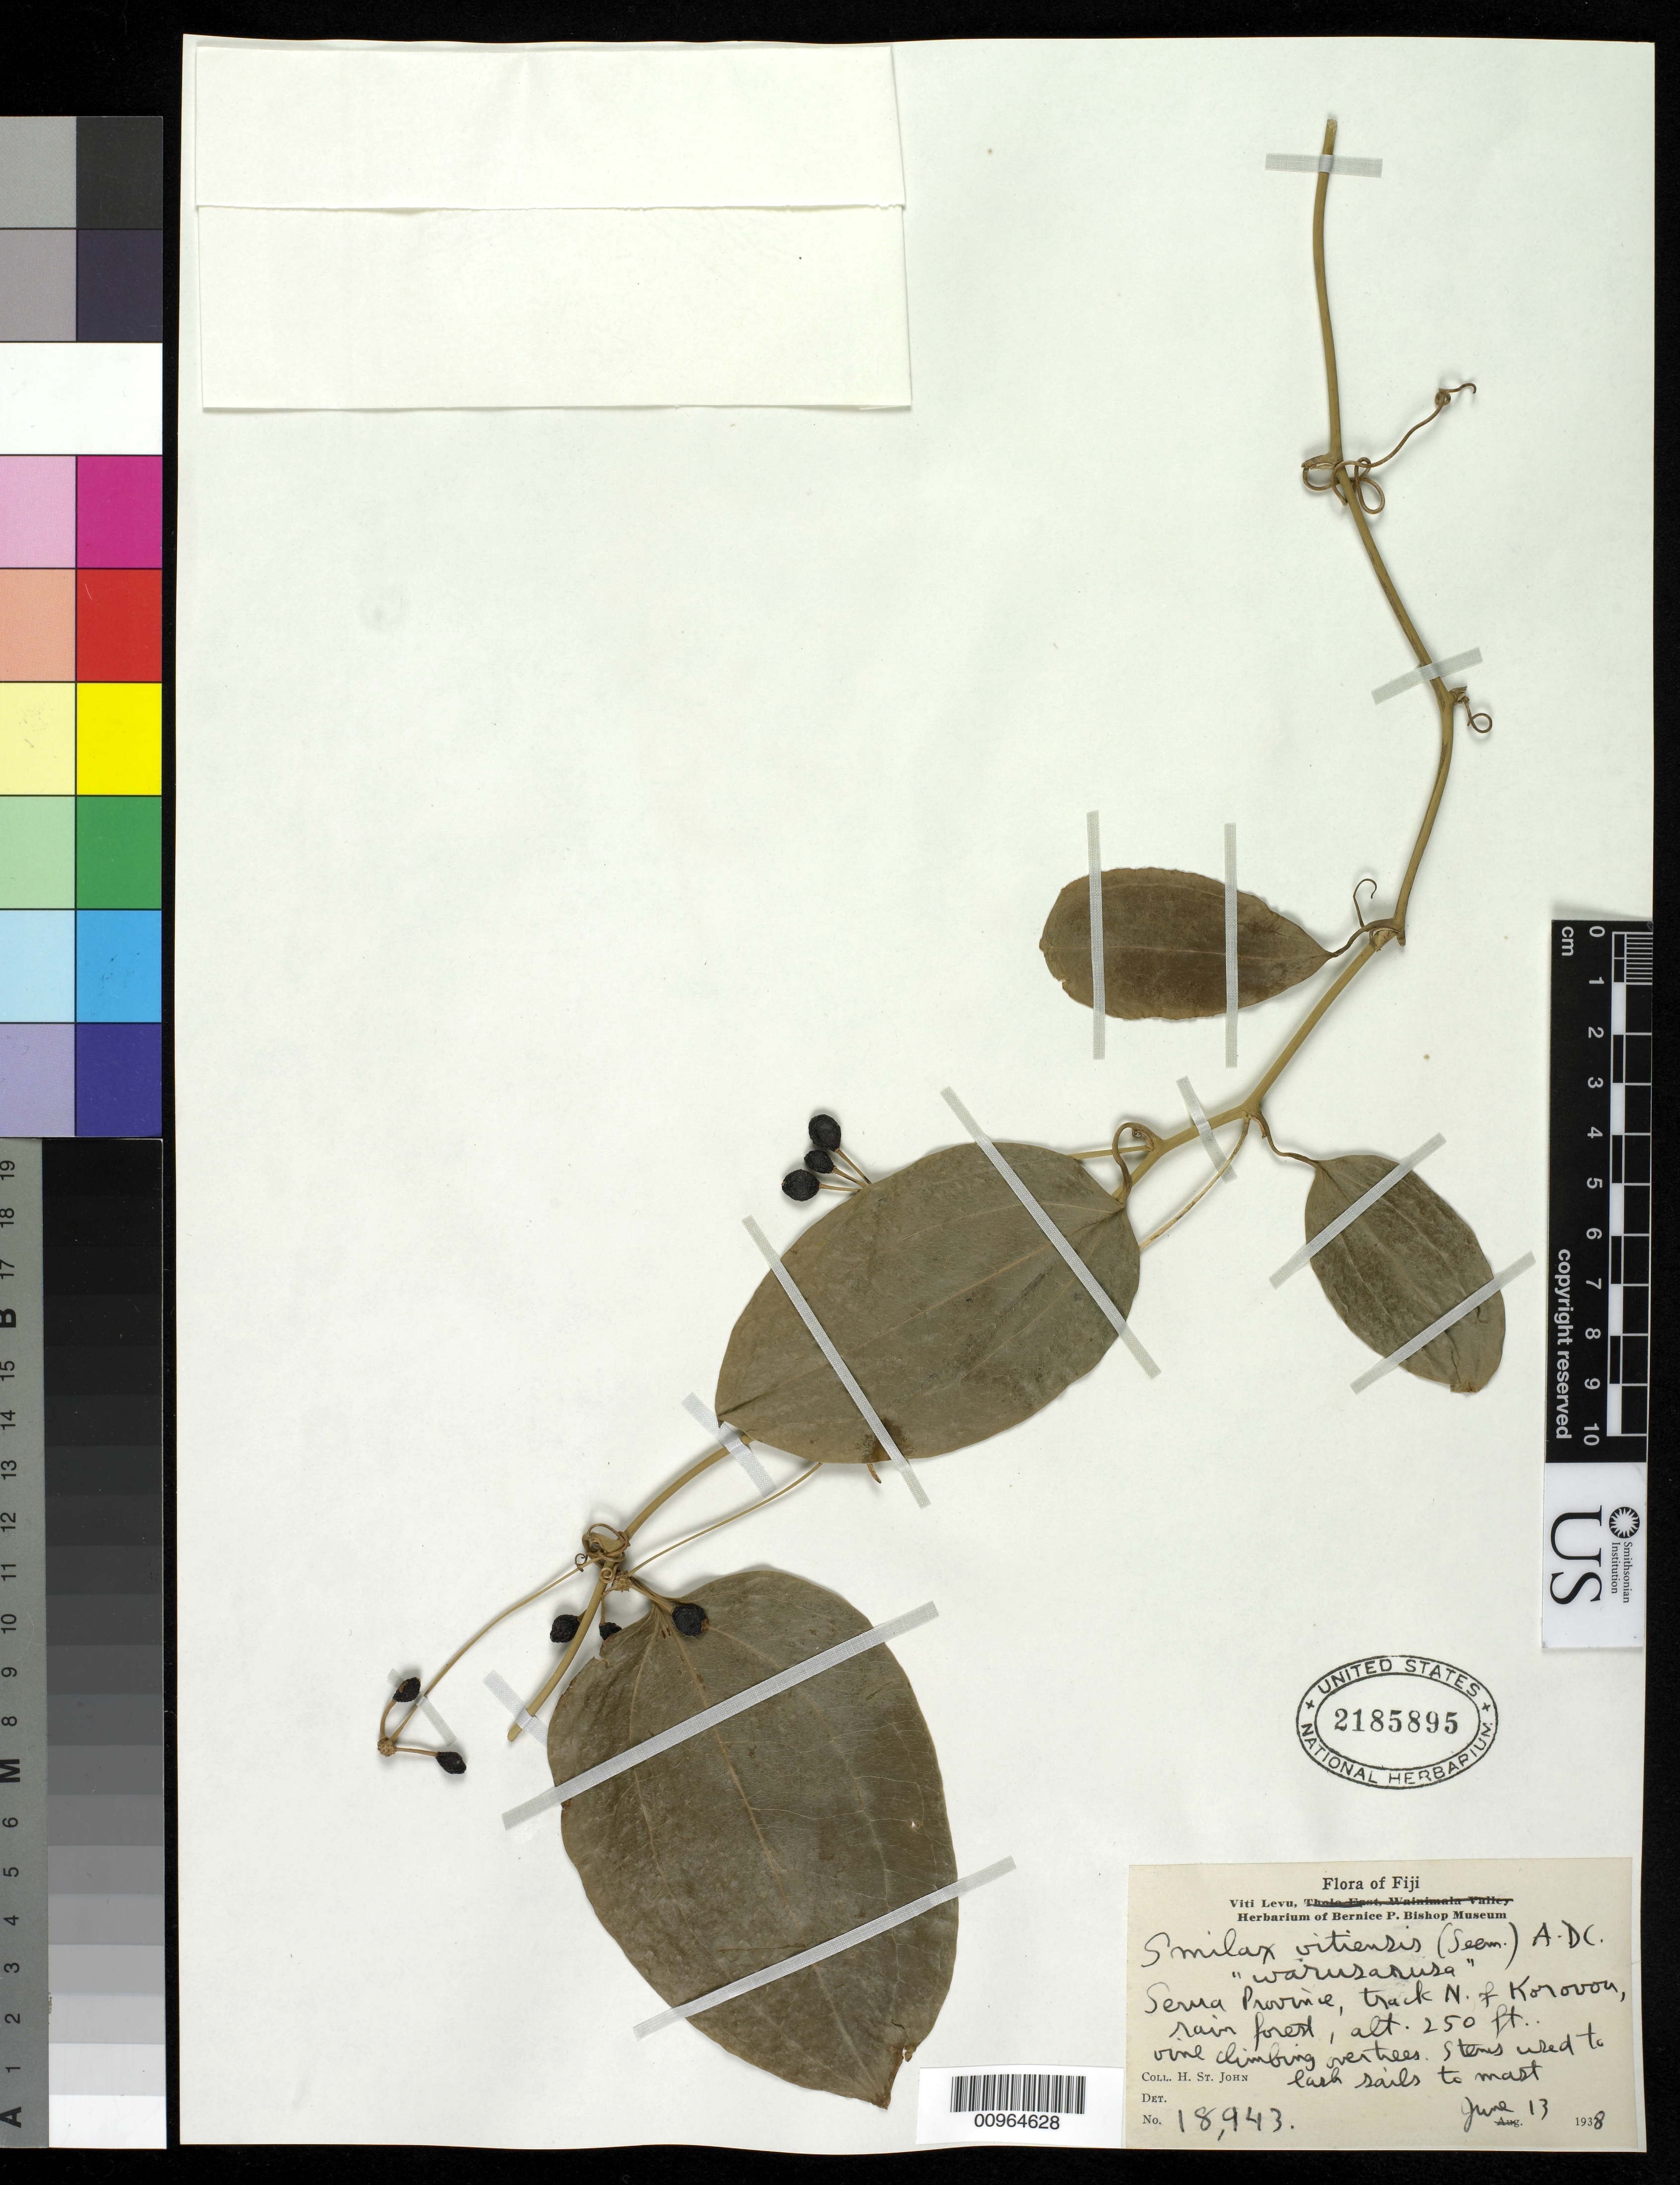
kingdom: Plantae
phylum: Tracheophyta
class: Liliopsida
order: Liliales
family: Smilacaceae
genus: Smilax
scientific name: Smilax vitiensis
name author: (Seem.) A. DC.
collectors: H. St. John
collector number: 18943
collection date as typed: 13 Jun 1938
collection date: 1938-06-13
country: Fiji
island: Viti Levu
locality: Serua Province, track N. of Korovou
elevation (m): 76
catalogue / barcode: US 2185895